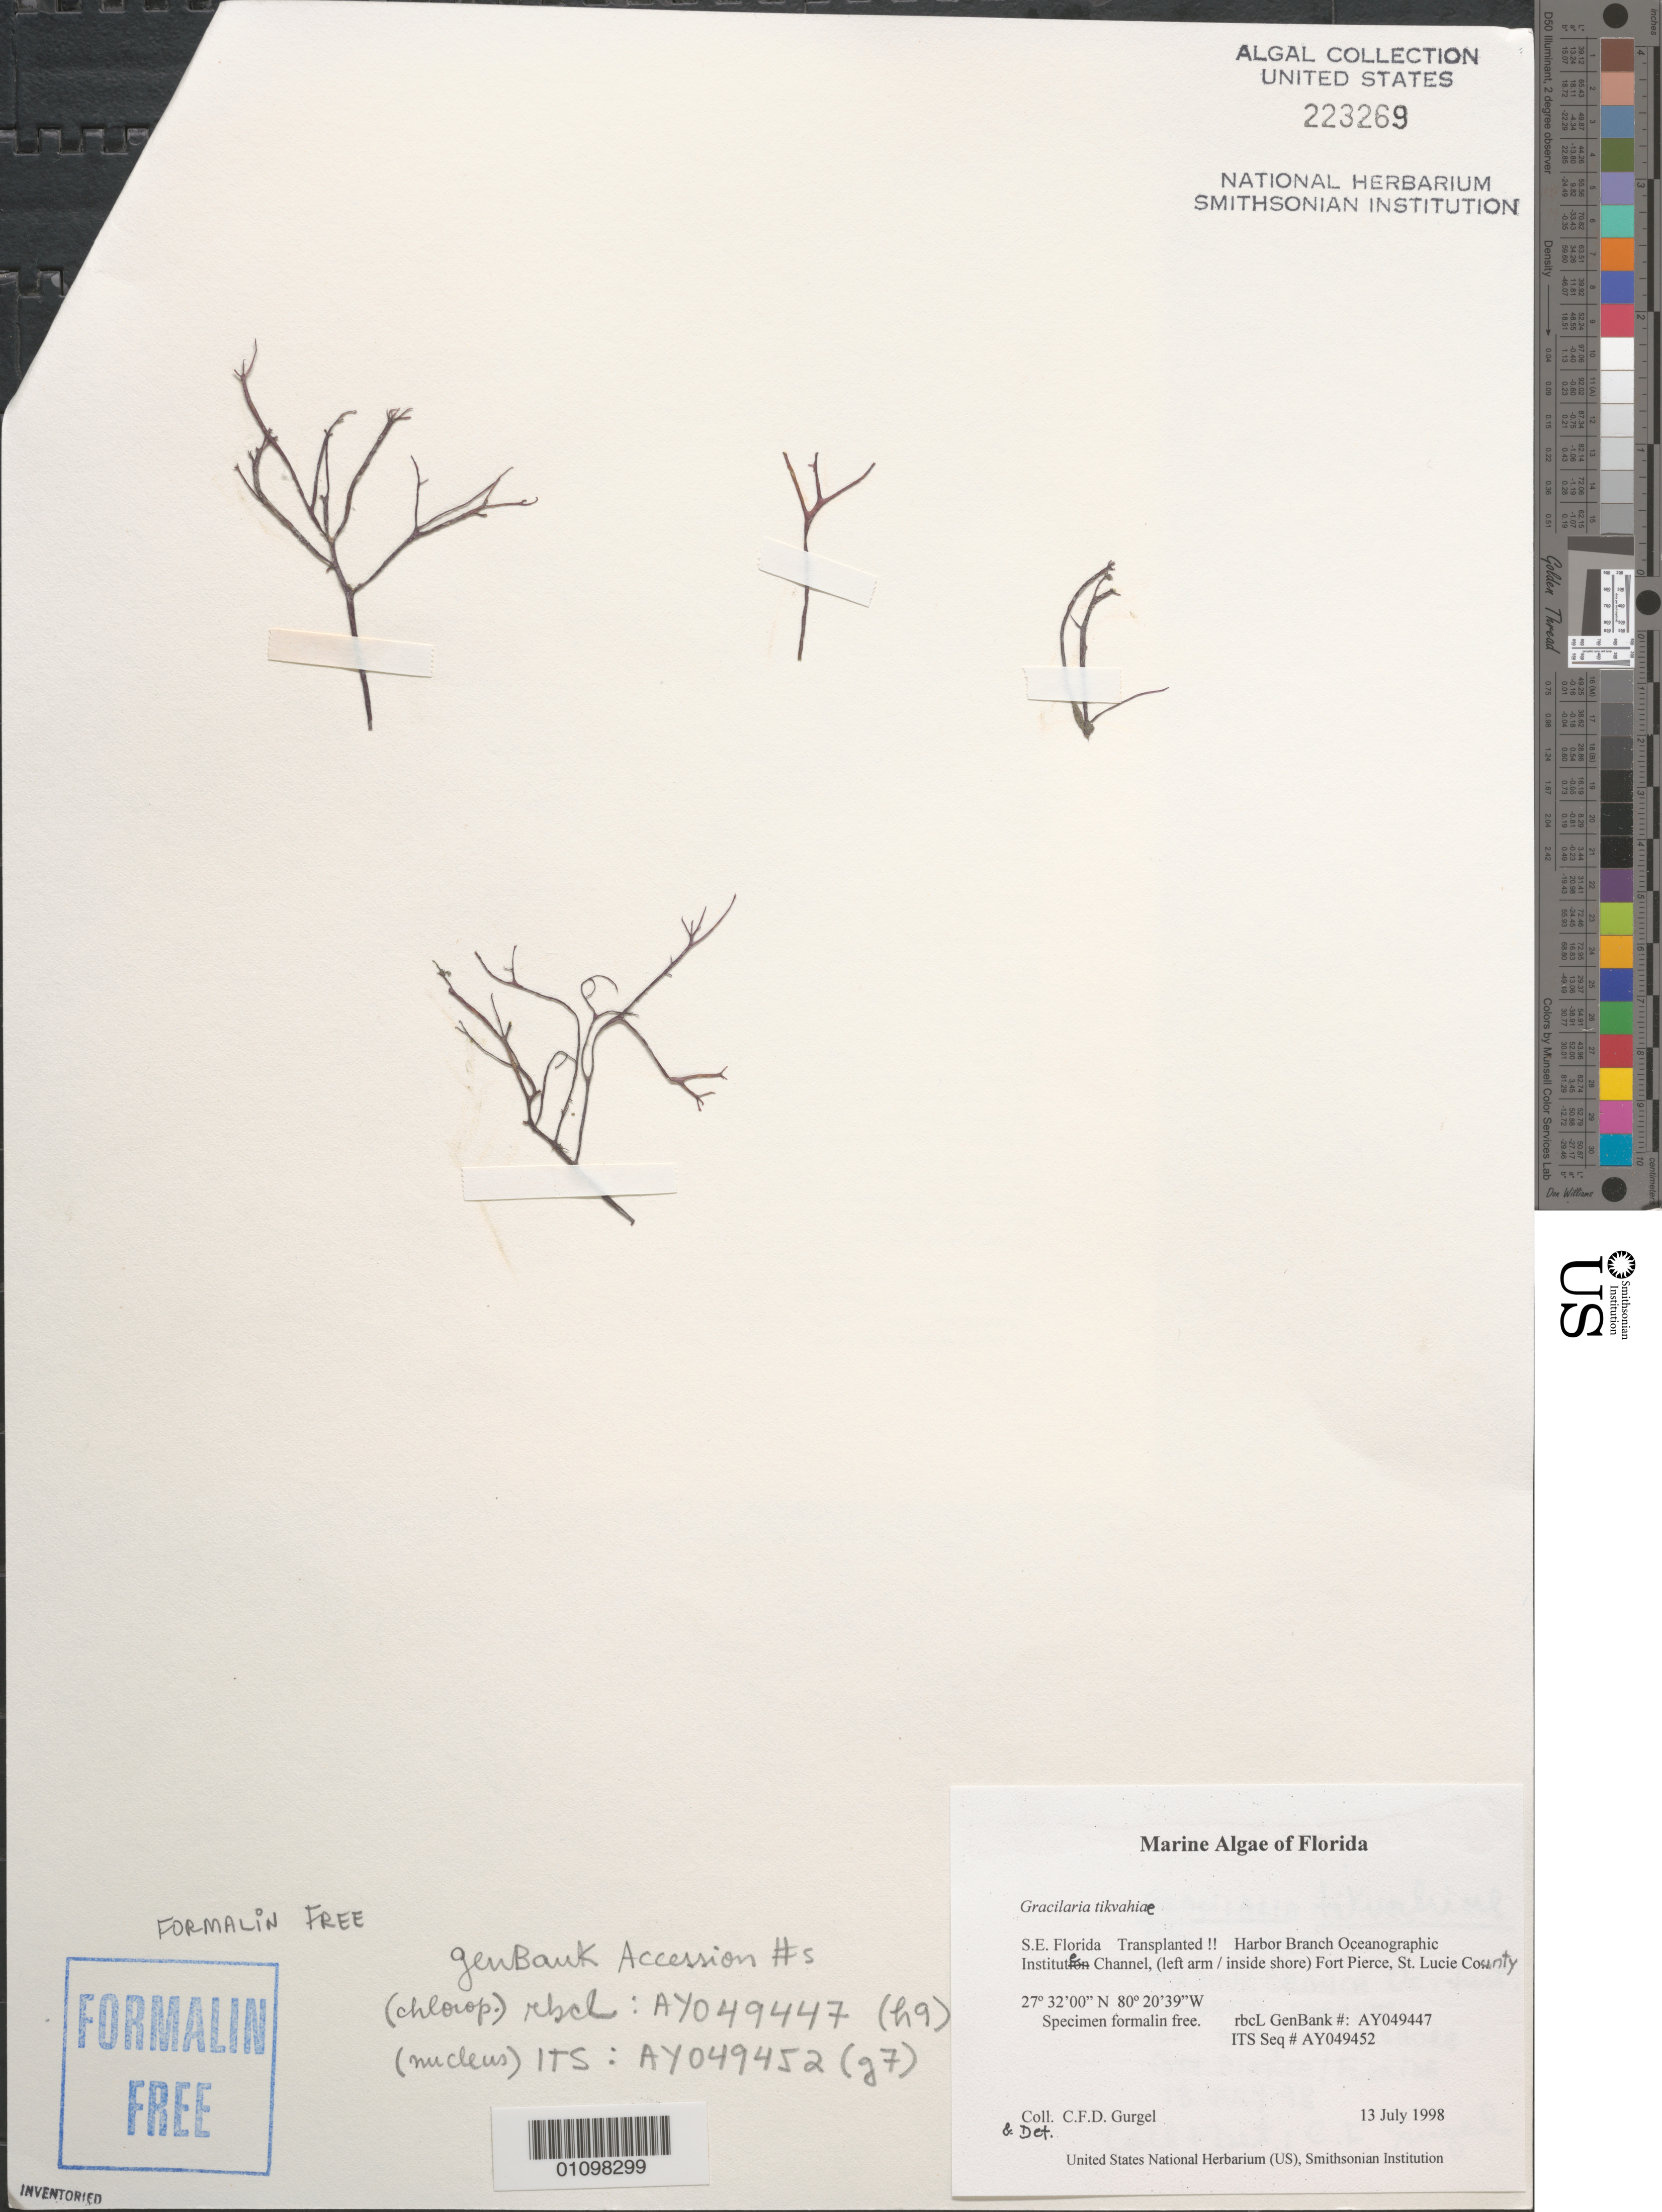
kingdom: Plantae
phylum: Rhodophyta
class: Florideophyceae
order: Gracilariales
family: Gracilariaceae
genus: Gracilaria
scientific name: Gracilaria tikvahiae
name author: McLachlan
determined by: Gurgel, C. F. D.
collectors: C. Gurgel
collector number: rbcL GenBank AY049447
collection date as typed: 13 Jul 1998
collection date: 1998-07-13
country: United States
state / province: Florida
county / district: Saint Lucie County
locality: Harbor Branch Oceanographic Institute Channel, Fort Pierce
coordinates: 27 32'00"N, 80 20'39"W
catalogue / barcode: US 223269